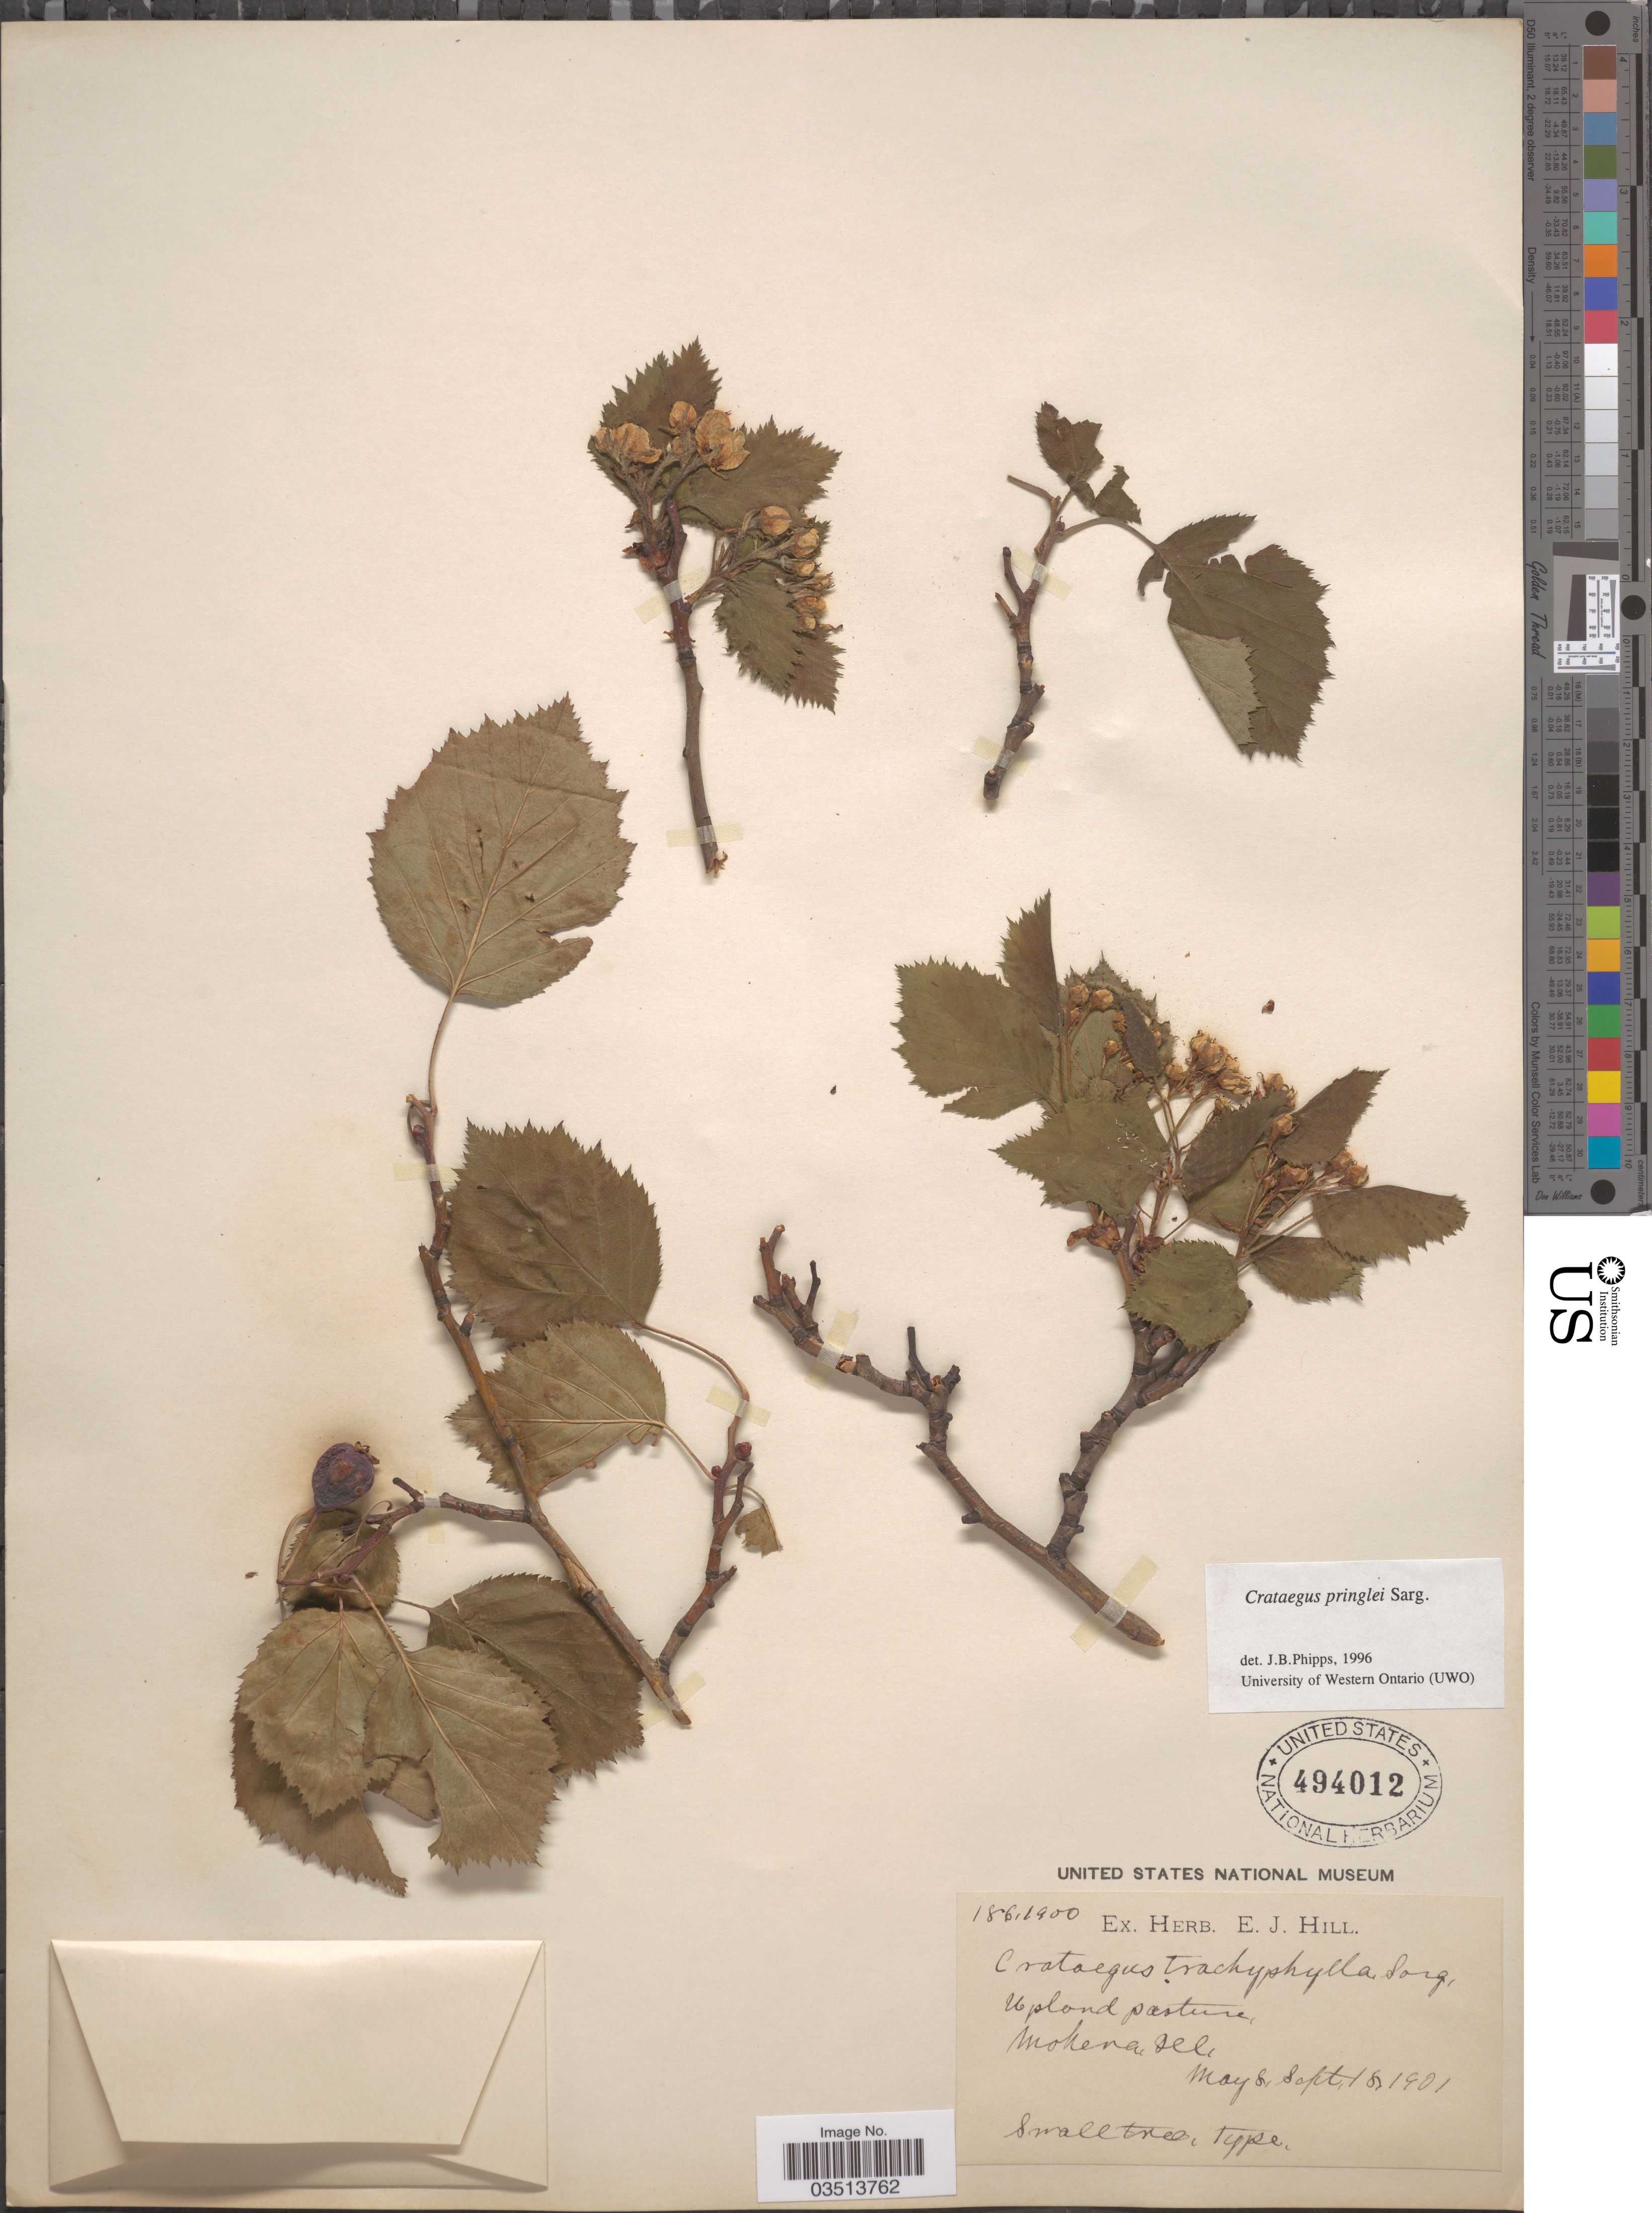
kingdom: Plantae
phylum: Tracheophyta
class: Magnoliopsida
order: Rosales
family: Rosaceae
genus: Crataegus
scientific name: Crataegus coccinea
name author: Ashe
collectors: Ex herb. E. J. Hill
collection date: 1901-05-08/1901-09-18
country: United States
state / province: Illinois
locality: Upland pasture, Mokena.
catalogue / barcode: US 494012